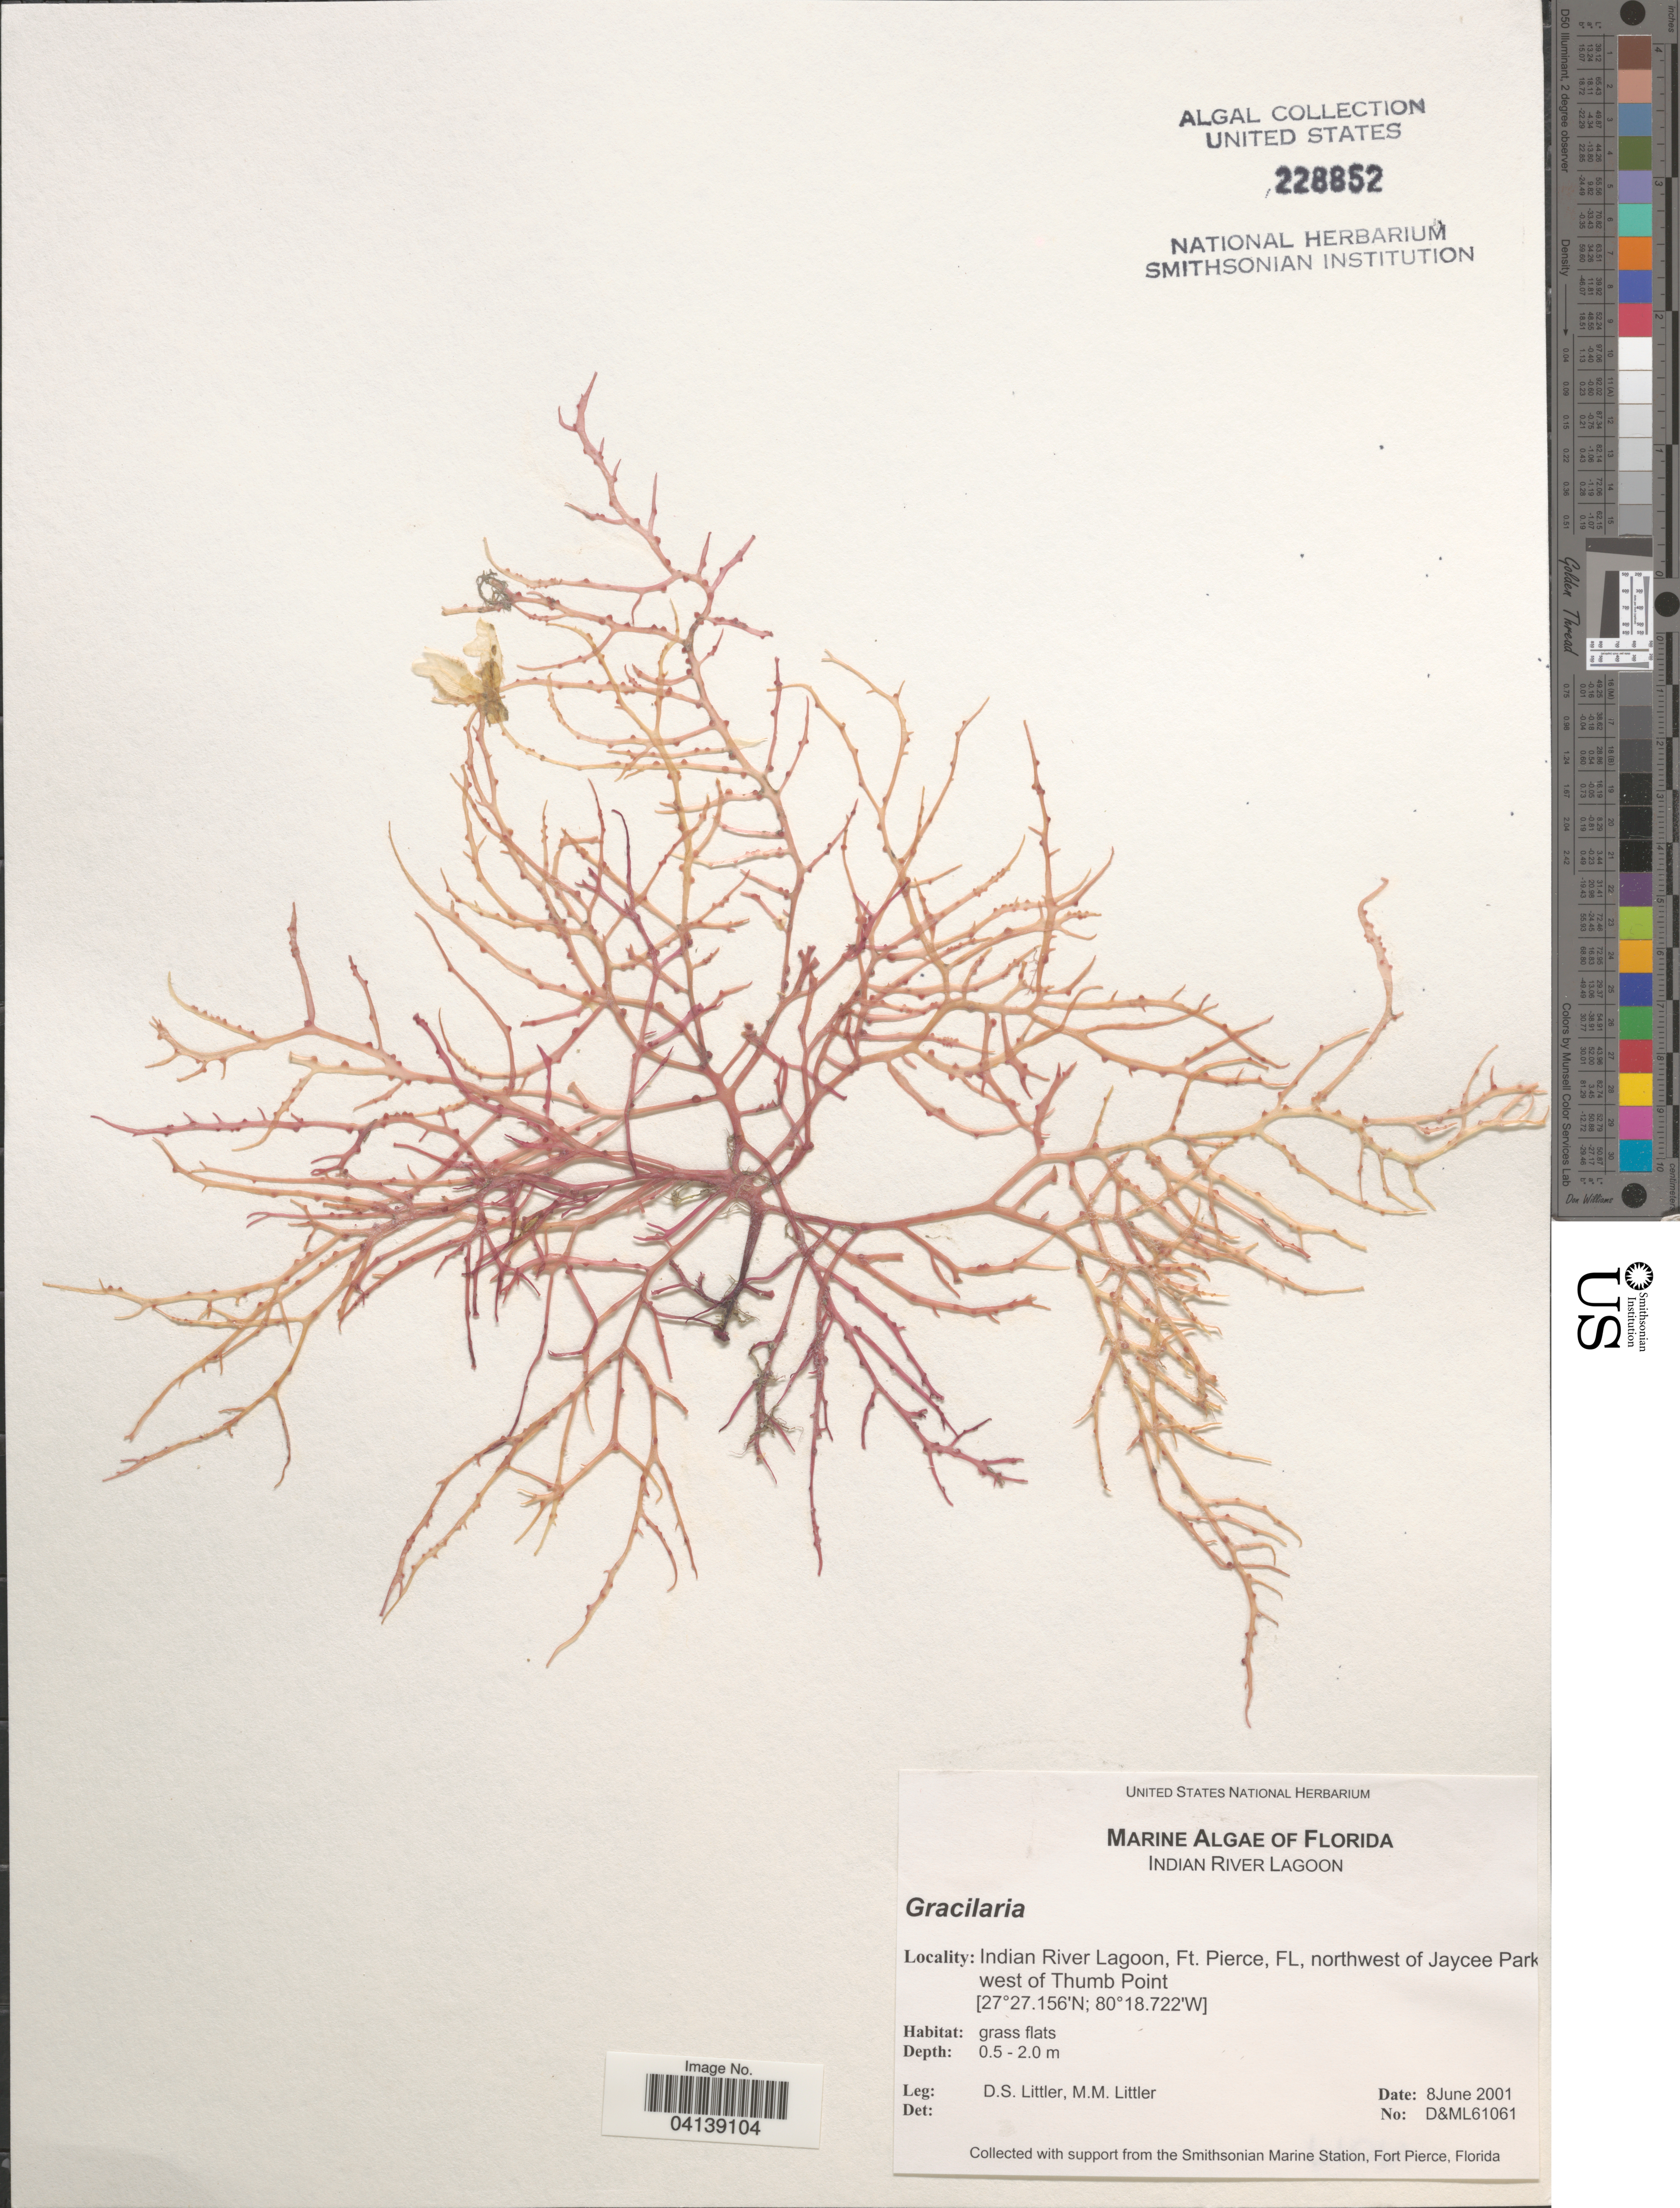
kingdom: Plantae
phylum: Rhodophyta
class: Florideophyceae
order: Gracilariales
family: Gracilariaceae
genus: Gracilaria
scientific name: Gracilaria sp.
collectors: D. S. Littler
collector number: D&ML61061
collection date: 2001-06-08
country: United States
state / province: Florida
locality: Indian River Lagoon, Ft. Pierce, northwest of Jacee Park west of Thumb Point.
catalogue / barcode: US 228852